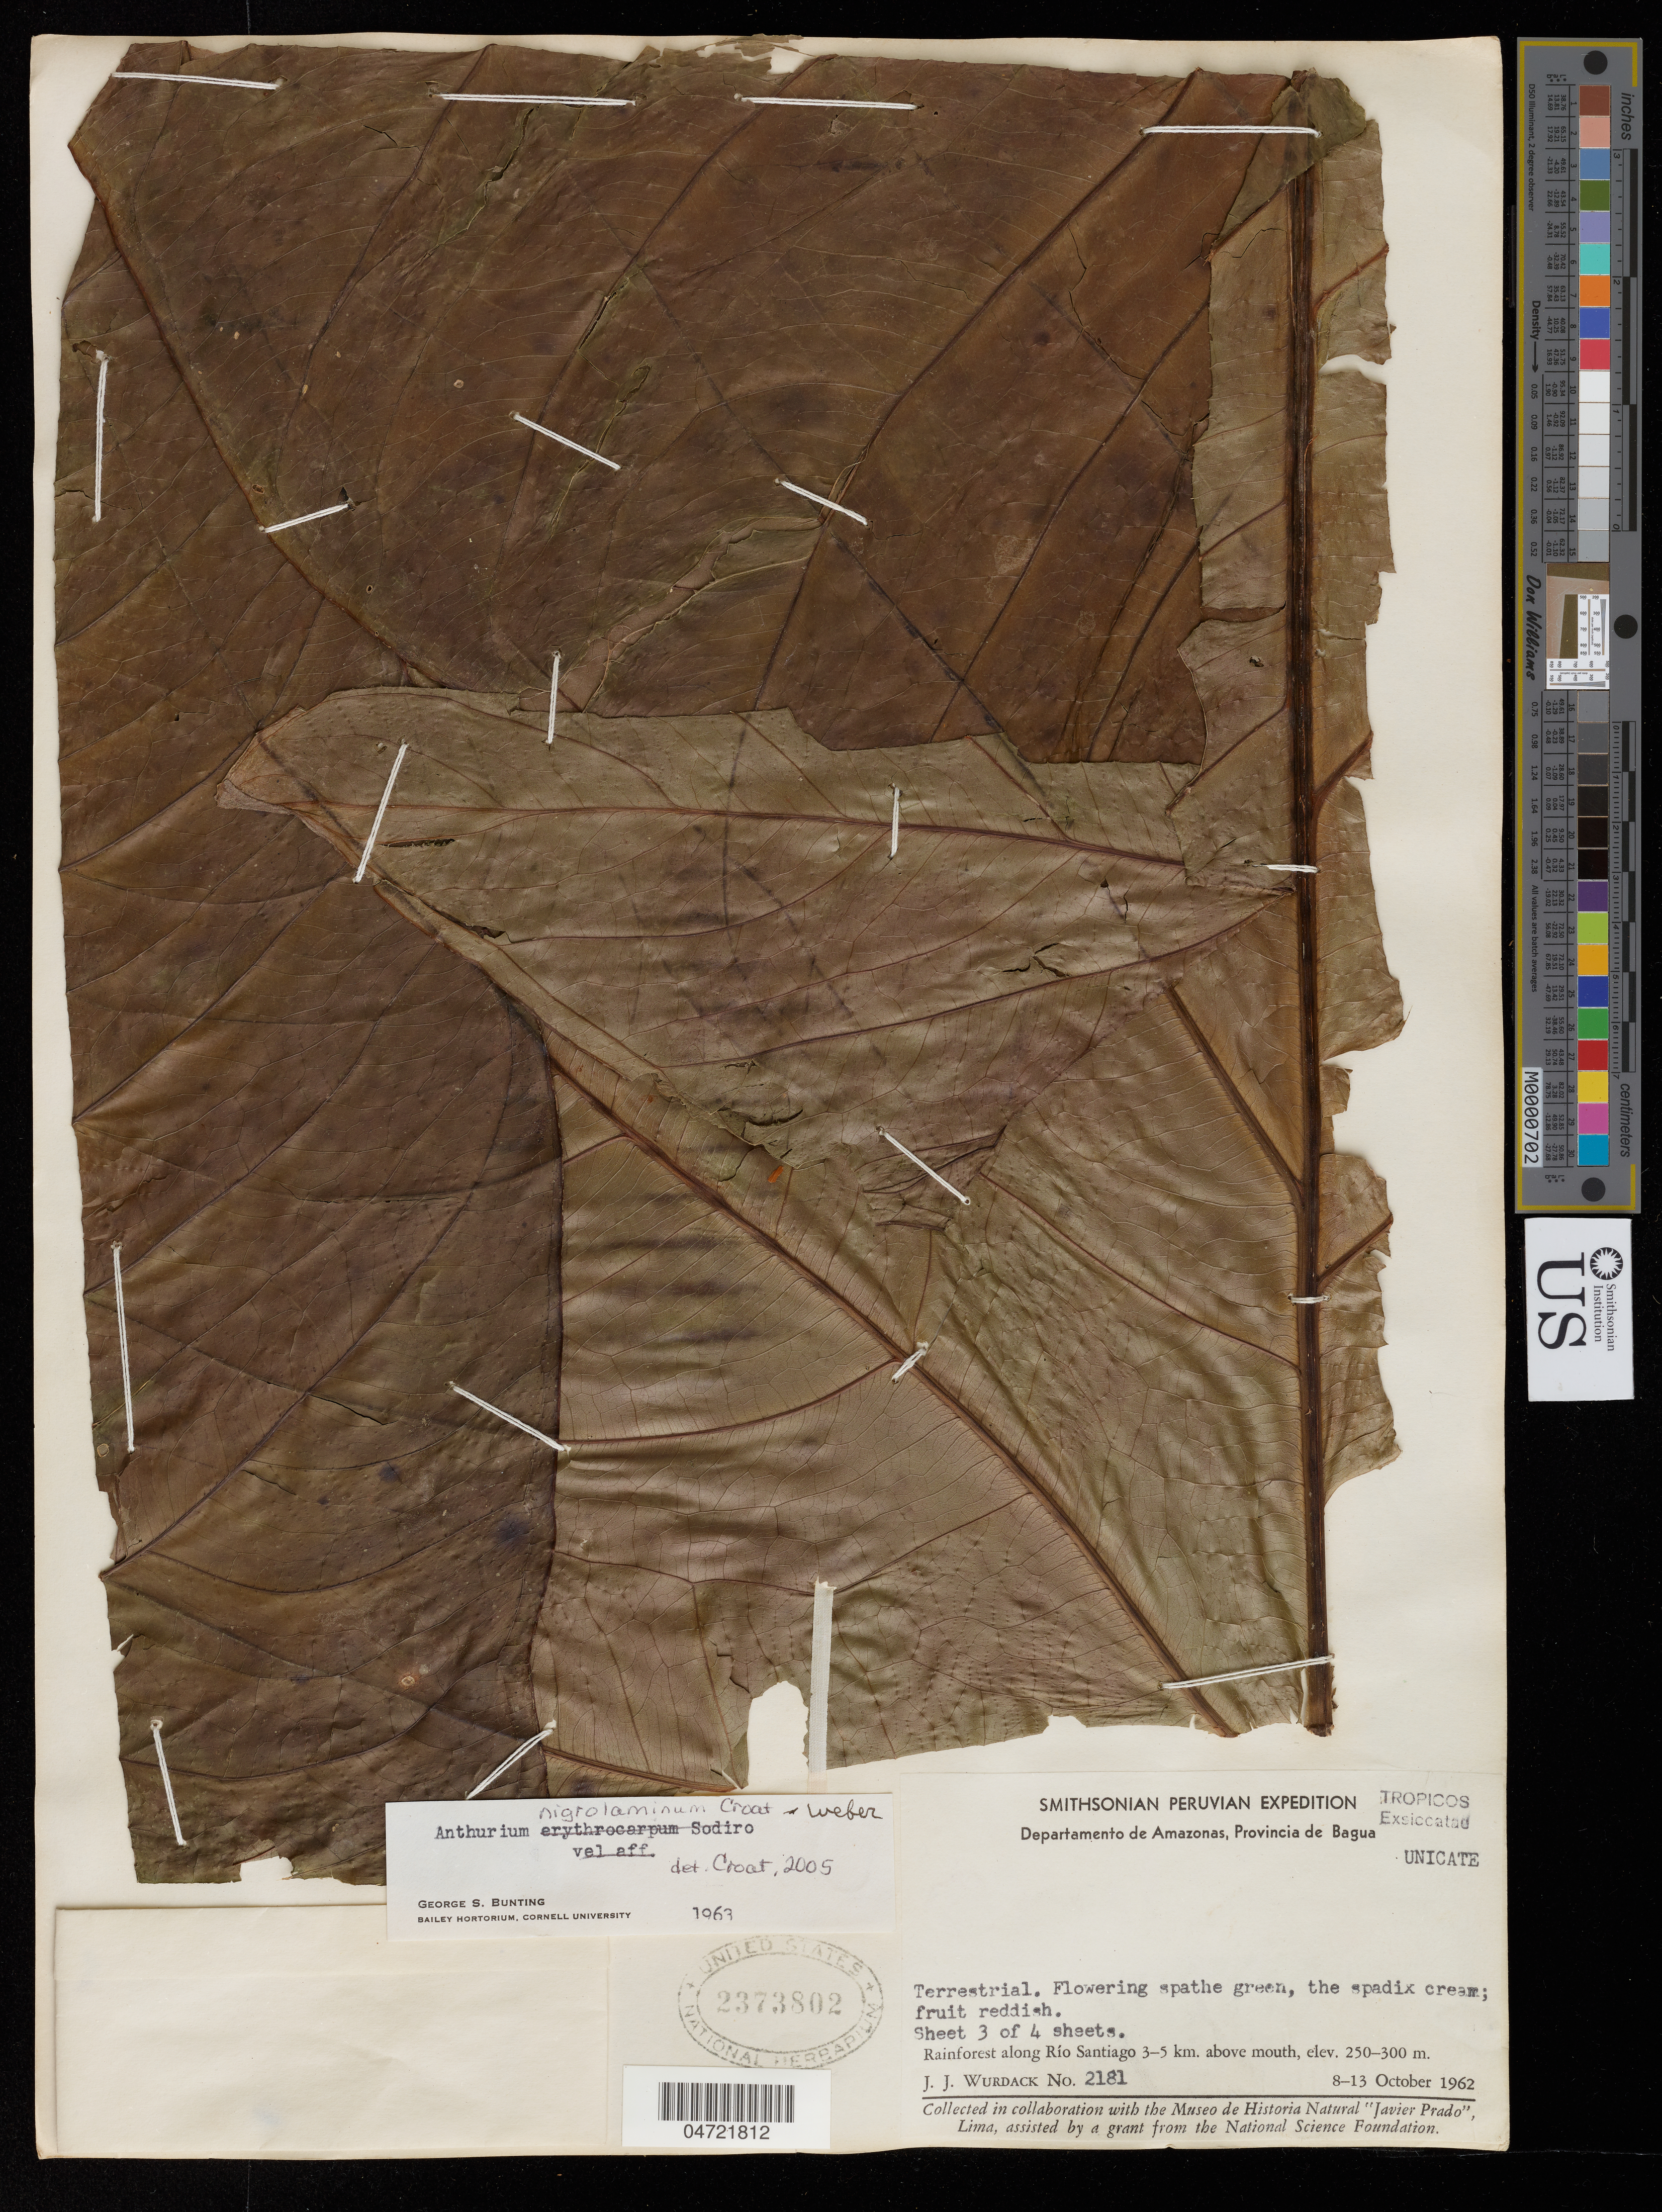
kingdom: Plantae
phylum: Tracheophyta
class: Liliopsida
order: Alismatales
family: Araceae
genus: Anthurium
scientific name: Anthurium nigrolaminum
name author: Croat & D. Weber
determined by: Croat, Thomas B., Missouri Botanical Garden (MO)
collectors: J. J. Wurdack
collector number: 2181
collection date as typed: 08 Oct 1962 to 13 Oct 1962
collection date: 1962-10-08/1962-10-13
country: Peru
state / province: Amazonas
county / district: Bagua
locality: Rainforest along Río Santiago 3 - 5 km above mouth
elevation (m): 250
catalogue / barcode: US 2373803